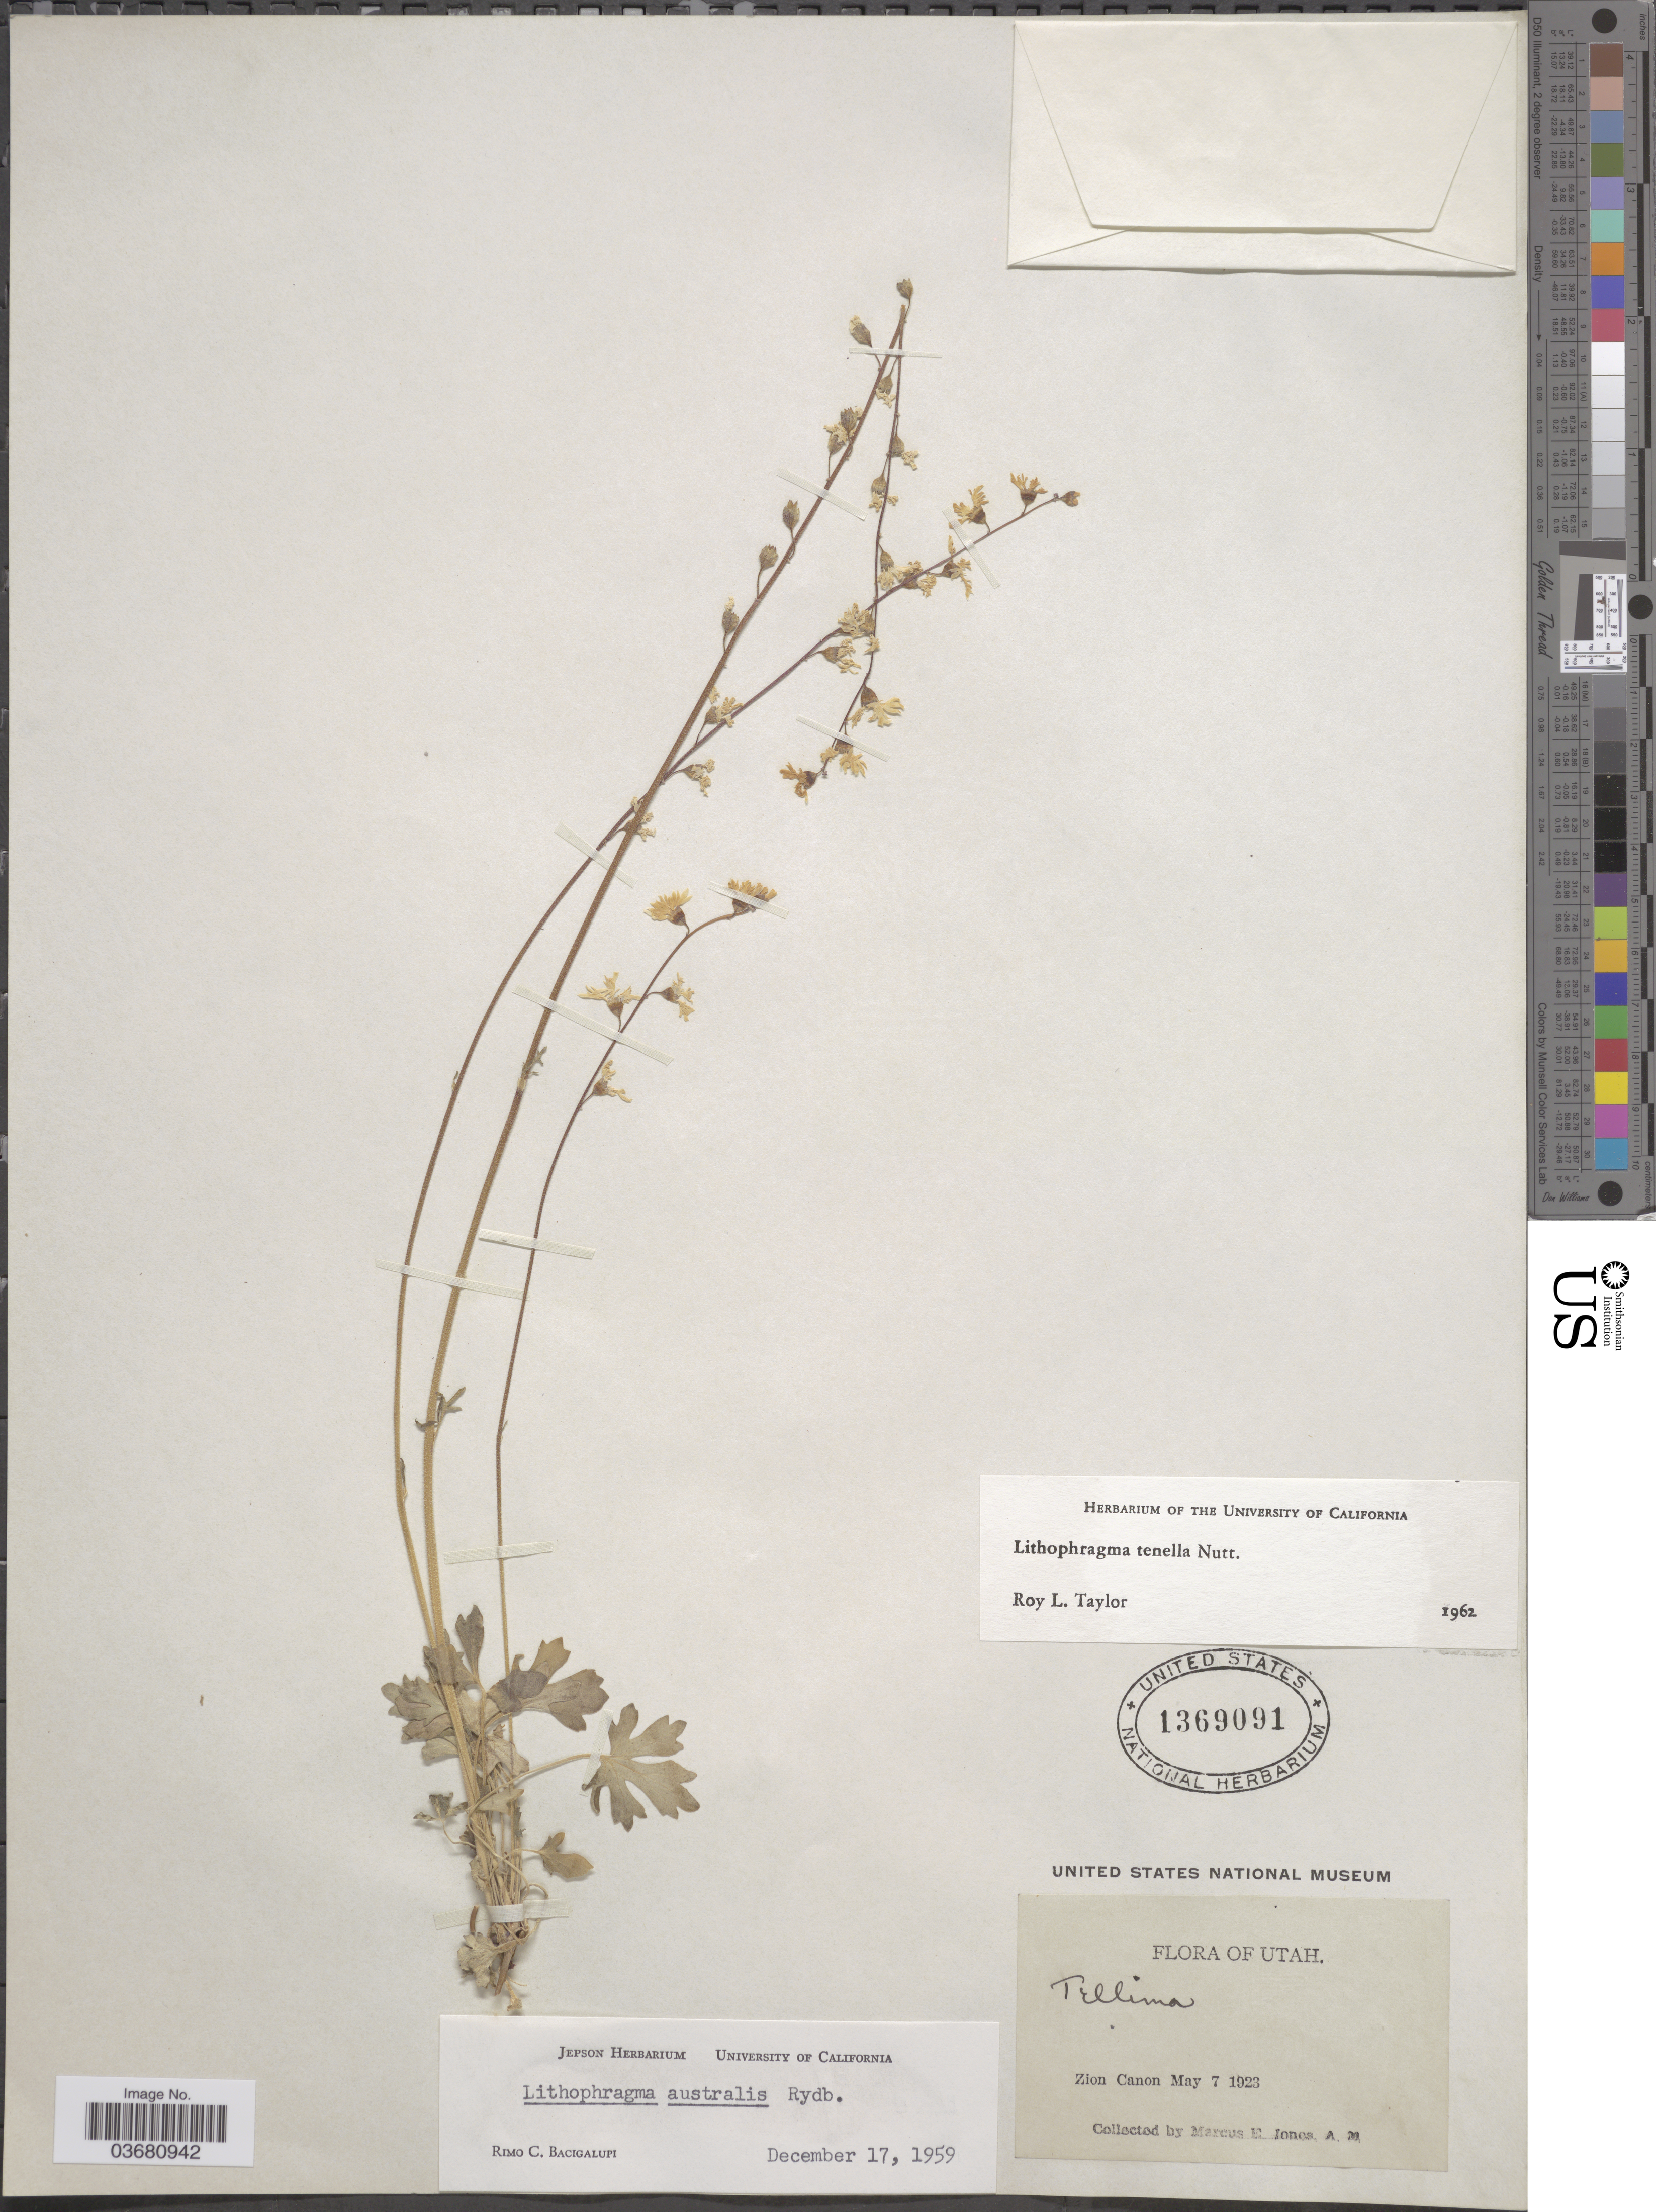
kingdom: Plantae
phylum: Tracheophyta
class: Magnoliopsida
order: Saxifragales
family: Saxifragaceae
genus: Lithophragma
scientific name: Lithophragma tenellum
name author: Nutt.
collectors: M. E. Jones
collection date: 1923-05-07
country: United States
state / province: Utah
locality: Zion Canon.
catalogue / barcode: US 1369091